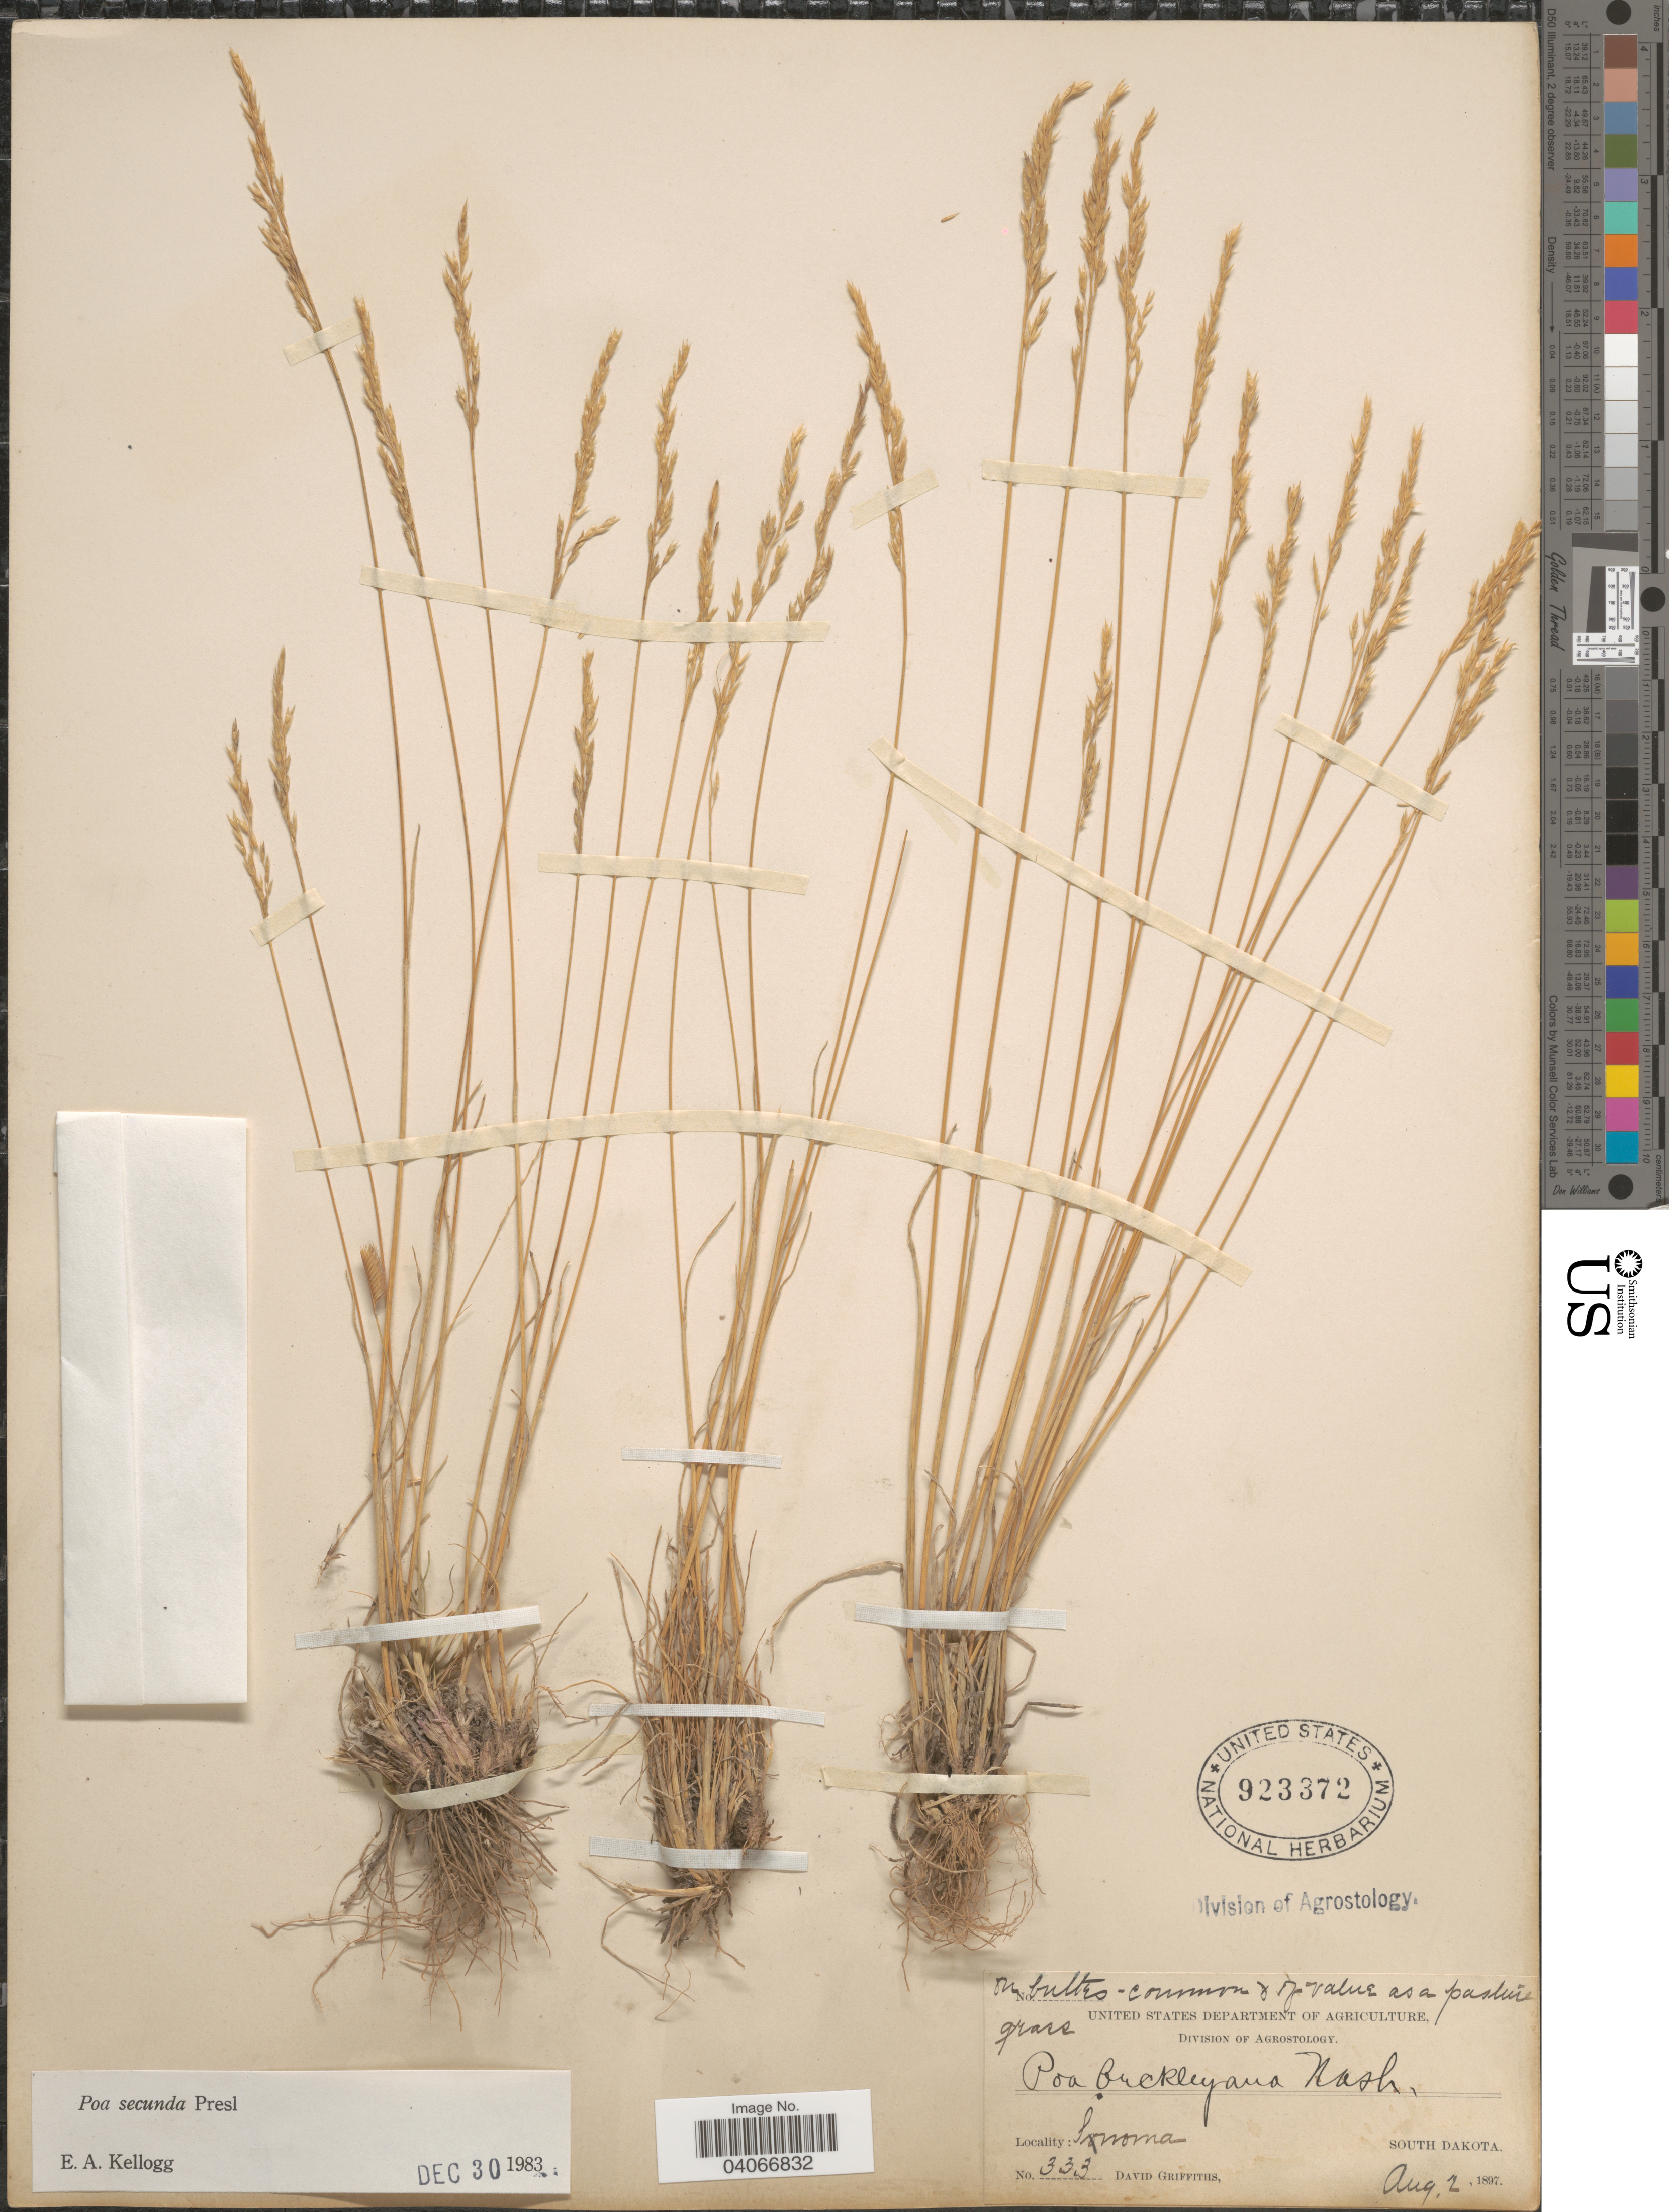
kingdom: Plantae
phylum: Tracheophyta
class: Liliopsida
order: Poales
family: Poaceae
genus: Poa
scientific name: Poa secunda subsp. secunda var. scabrella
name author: (Thurb.) Soreng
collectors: D. Griffiths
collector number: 333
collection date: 1897-08-02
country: United States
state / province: South Dakota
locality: Snoma.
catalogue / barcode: US 923372